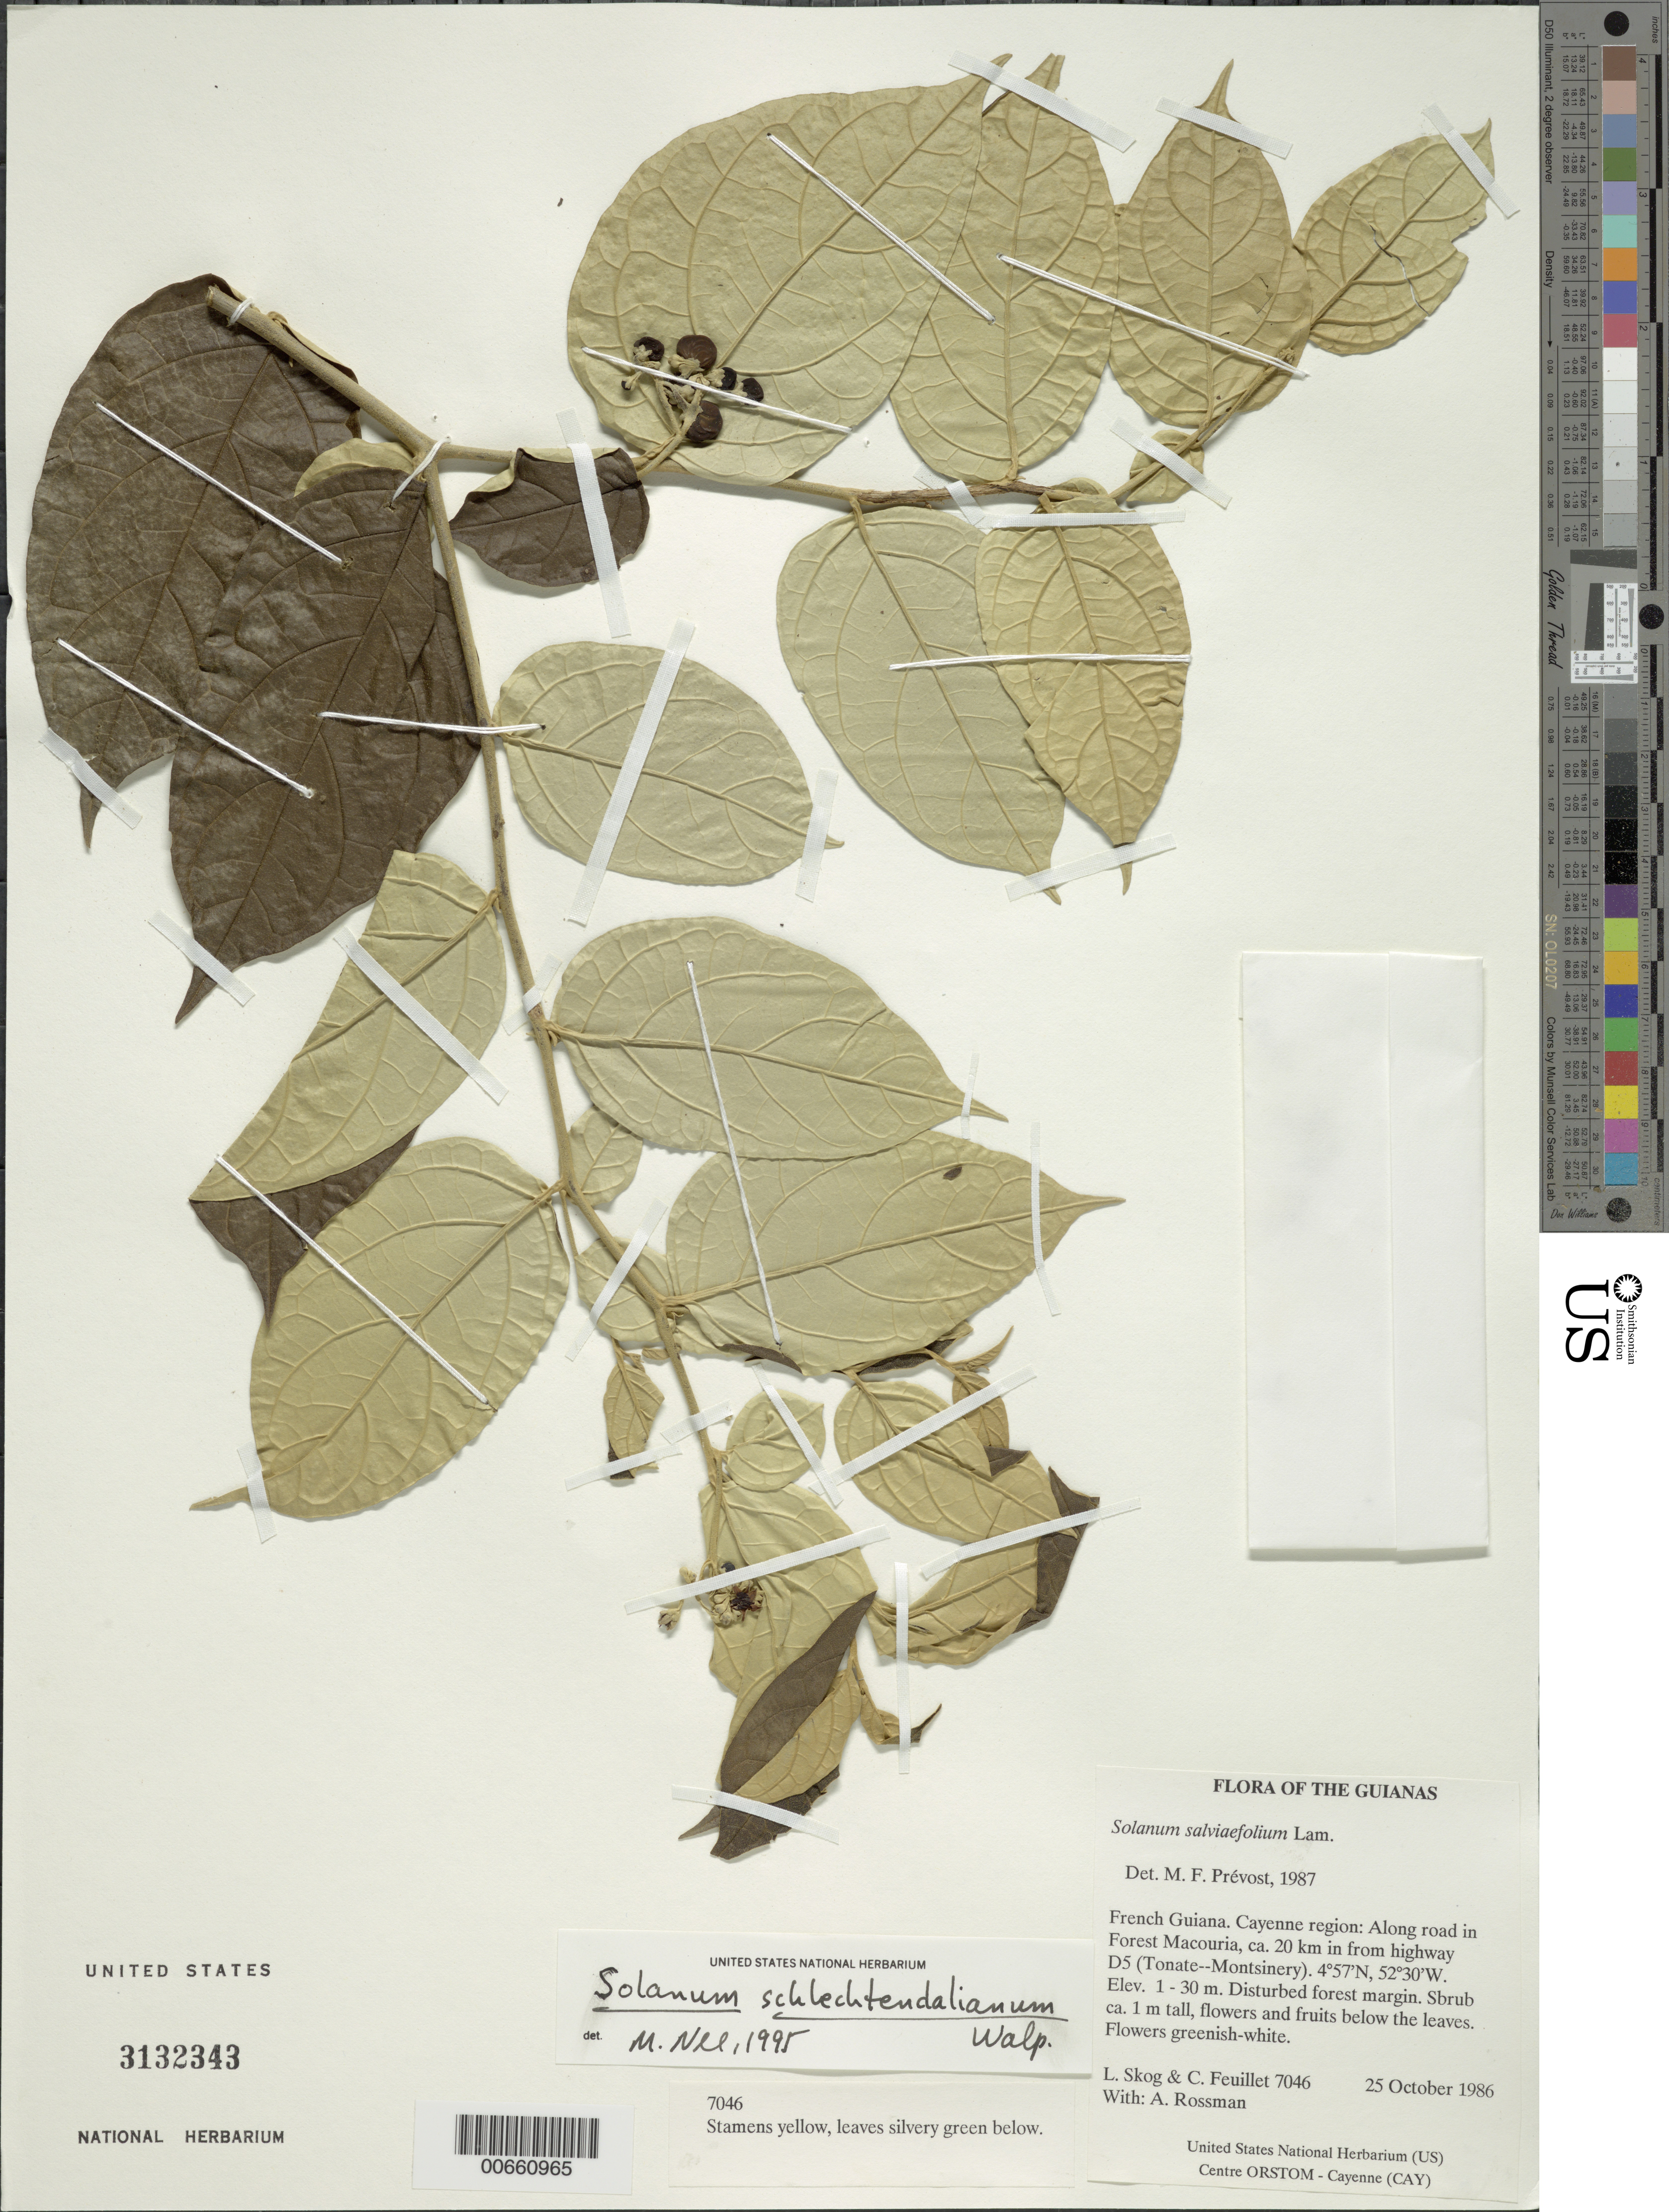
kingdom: Plantae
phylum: Tracheophyta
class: Magnoliopsida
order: Solanales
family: Solanaceae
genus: Solanum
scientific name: Solanum distichophyllum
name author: Sendtn.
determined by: Knapp, S. D.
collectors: L. E. Skog, C. Feuillet & A. Rossman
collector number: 7046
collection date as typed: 10 Oct 1986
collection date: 1986-10-10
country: French Guiana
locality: Cayenne. Along road in Forest Macouria, ca. 20 km in from highway D5 (Tonate--Montsinery)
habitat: Disturbed forest margin.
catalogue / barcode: US 3132343